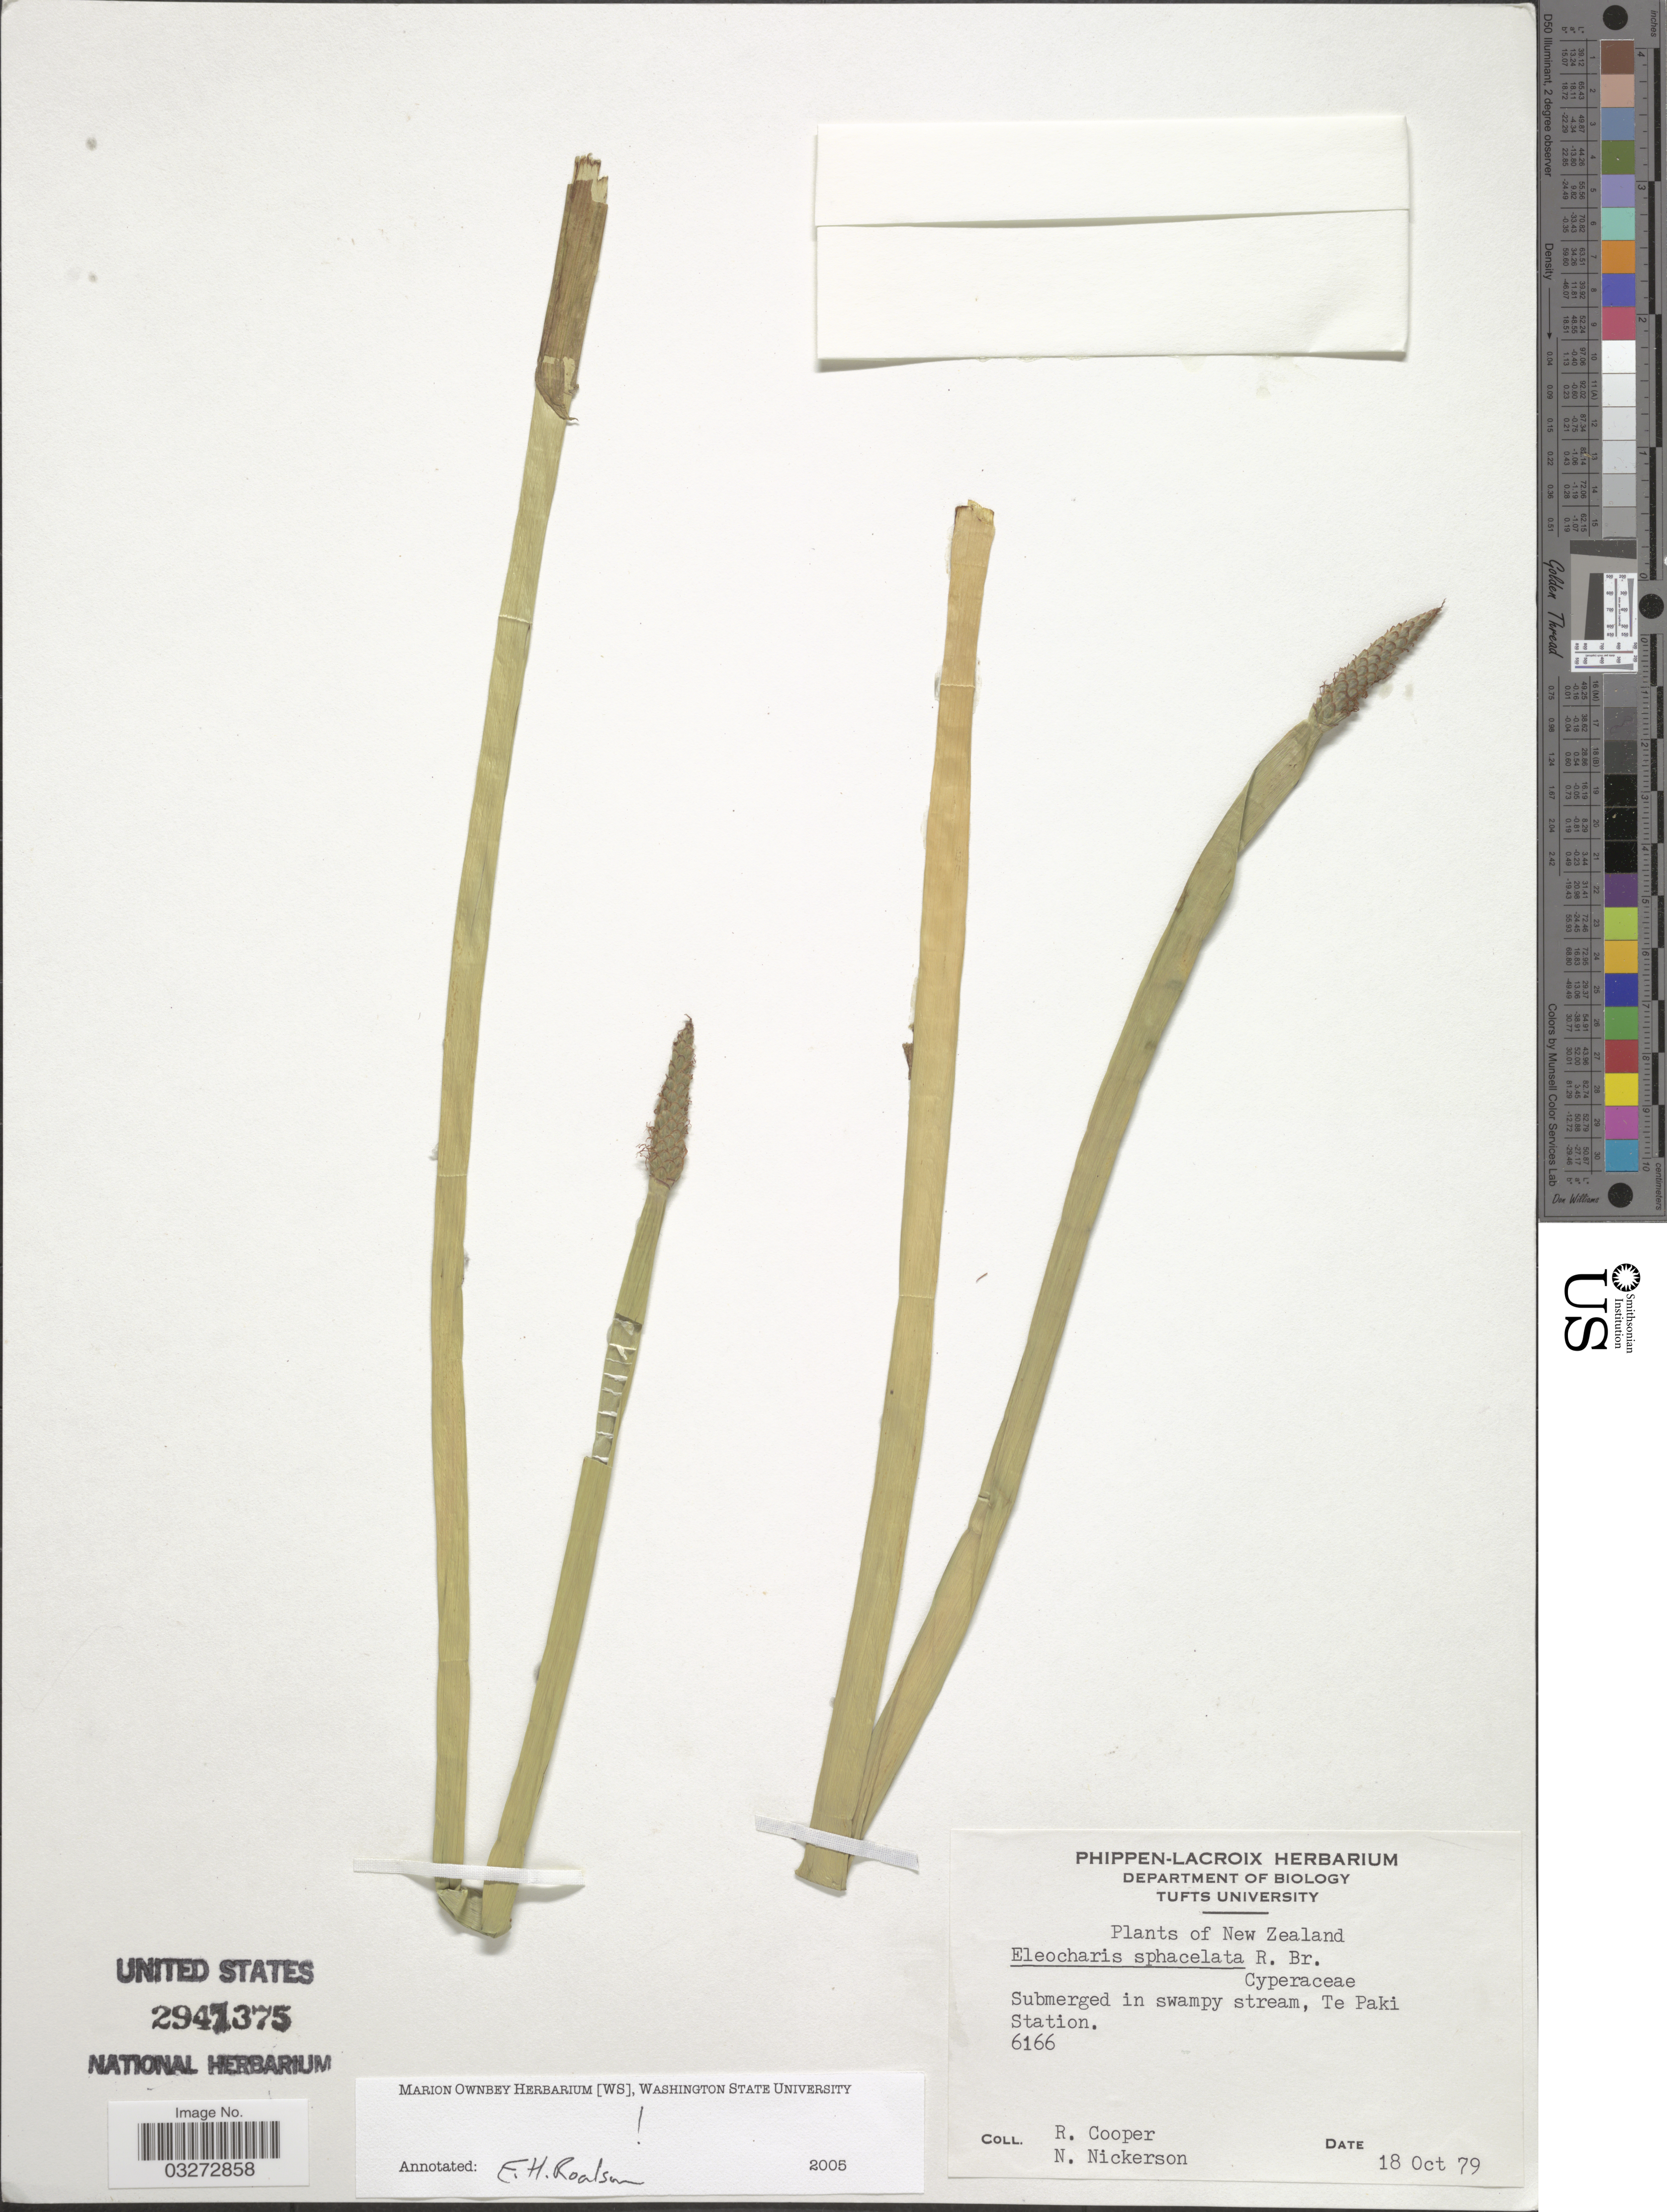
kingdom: Plantae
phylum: Tracheophyta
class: Liliopsida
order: Poales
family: Cyperaceae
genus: Eleocharis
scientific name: Eleocharis sphacelata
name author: R. Br.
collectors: R. Cooper & N. Nickerson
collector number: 6166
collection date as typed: Transcribed d/m/y: 18/10/79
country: New Zealand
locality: Te Paki Station.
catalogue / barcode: US 2941375